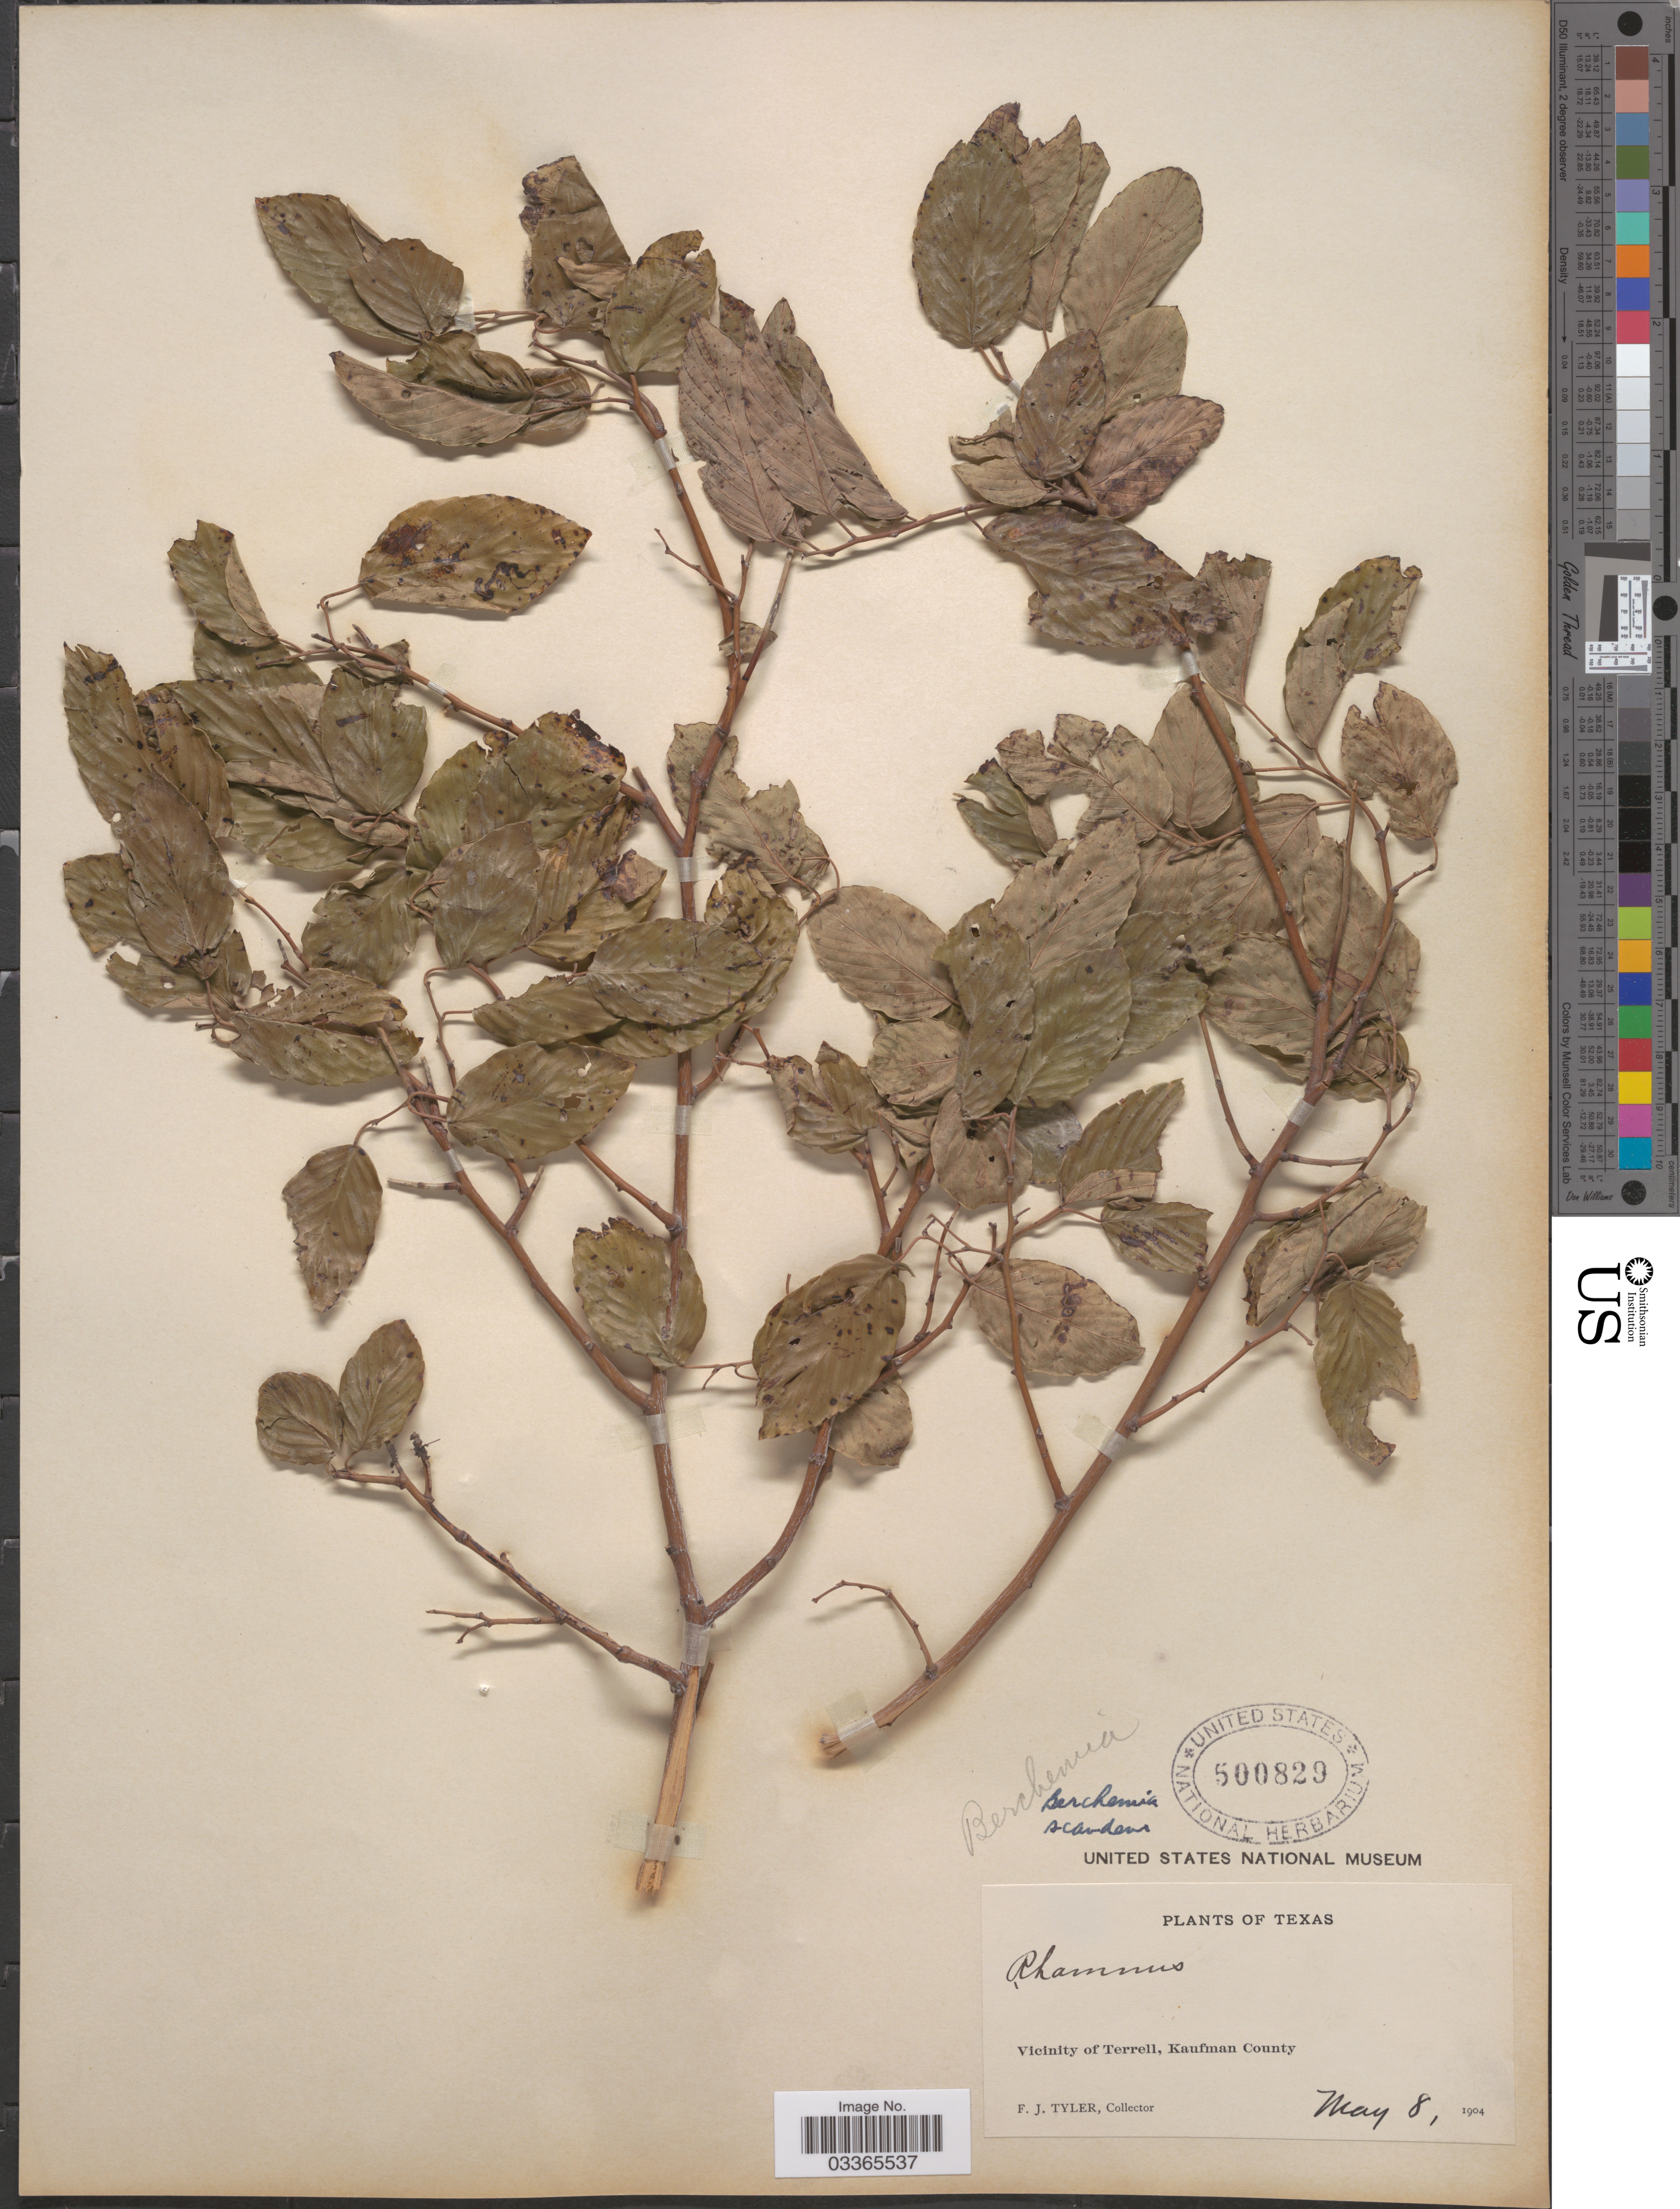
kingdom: Plantae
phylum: Tracheophyta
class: Magnoliopsida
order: Rosales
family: Rhamnaceae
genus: Berchemia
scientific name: Berchemia scandens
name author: (Hill) K. Koch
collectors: F. Tyler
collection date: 1904-05-08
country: United States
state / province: Texas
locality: Vicinity of Terrell, Kaufman County.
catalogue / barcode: US 500829